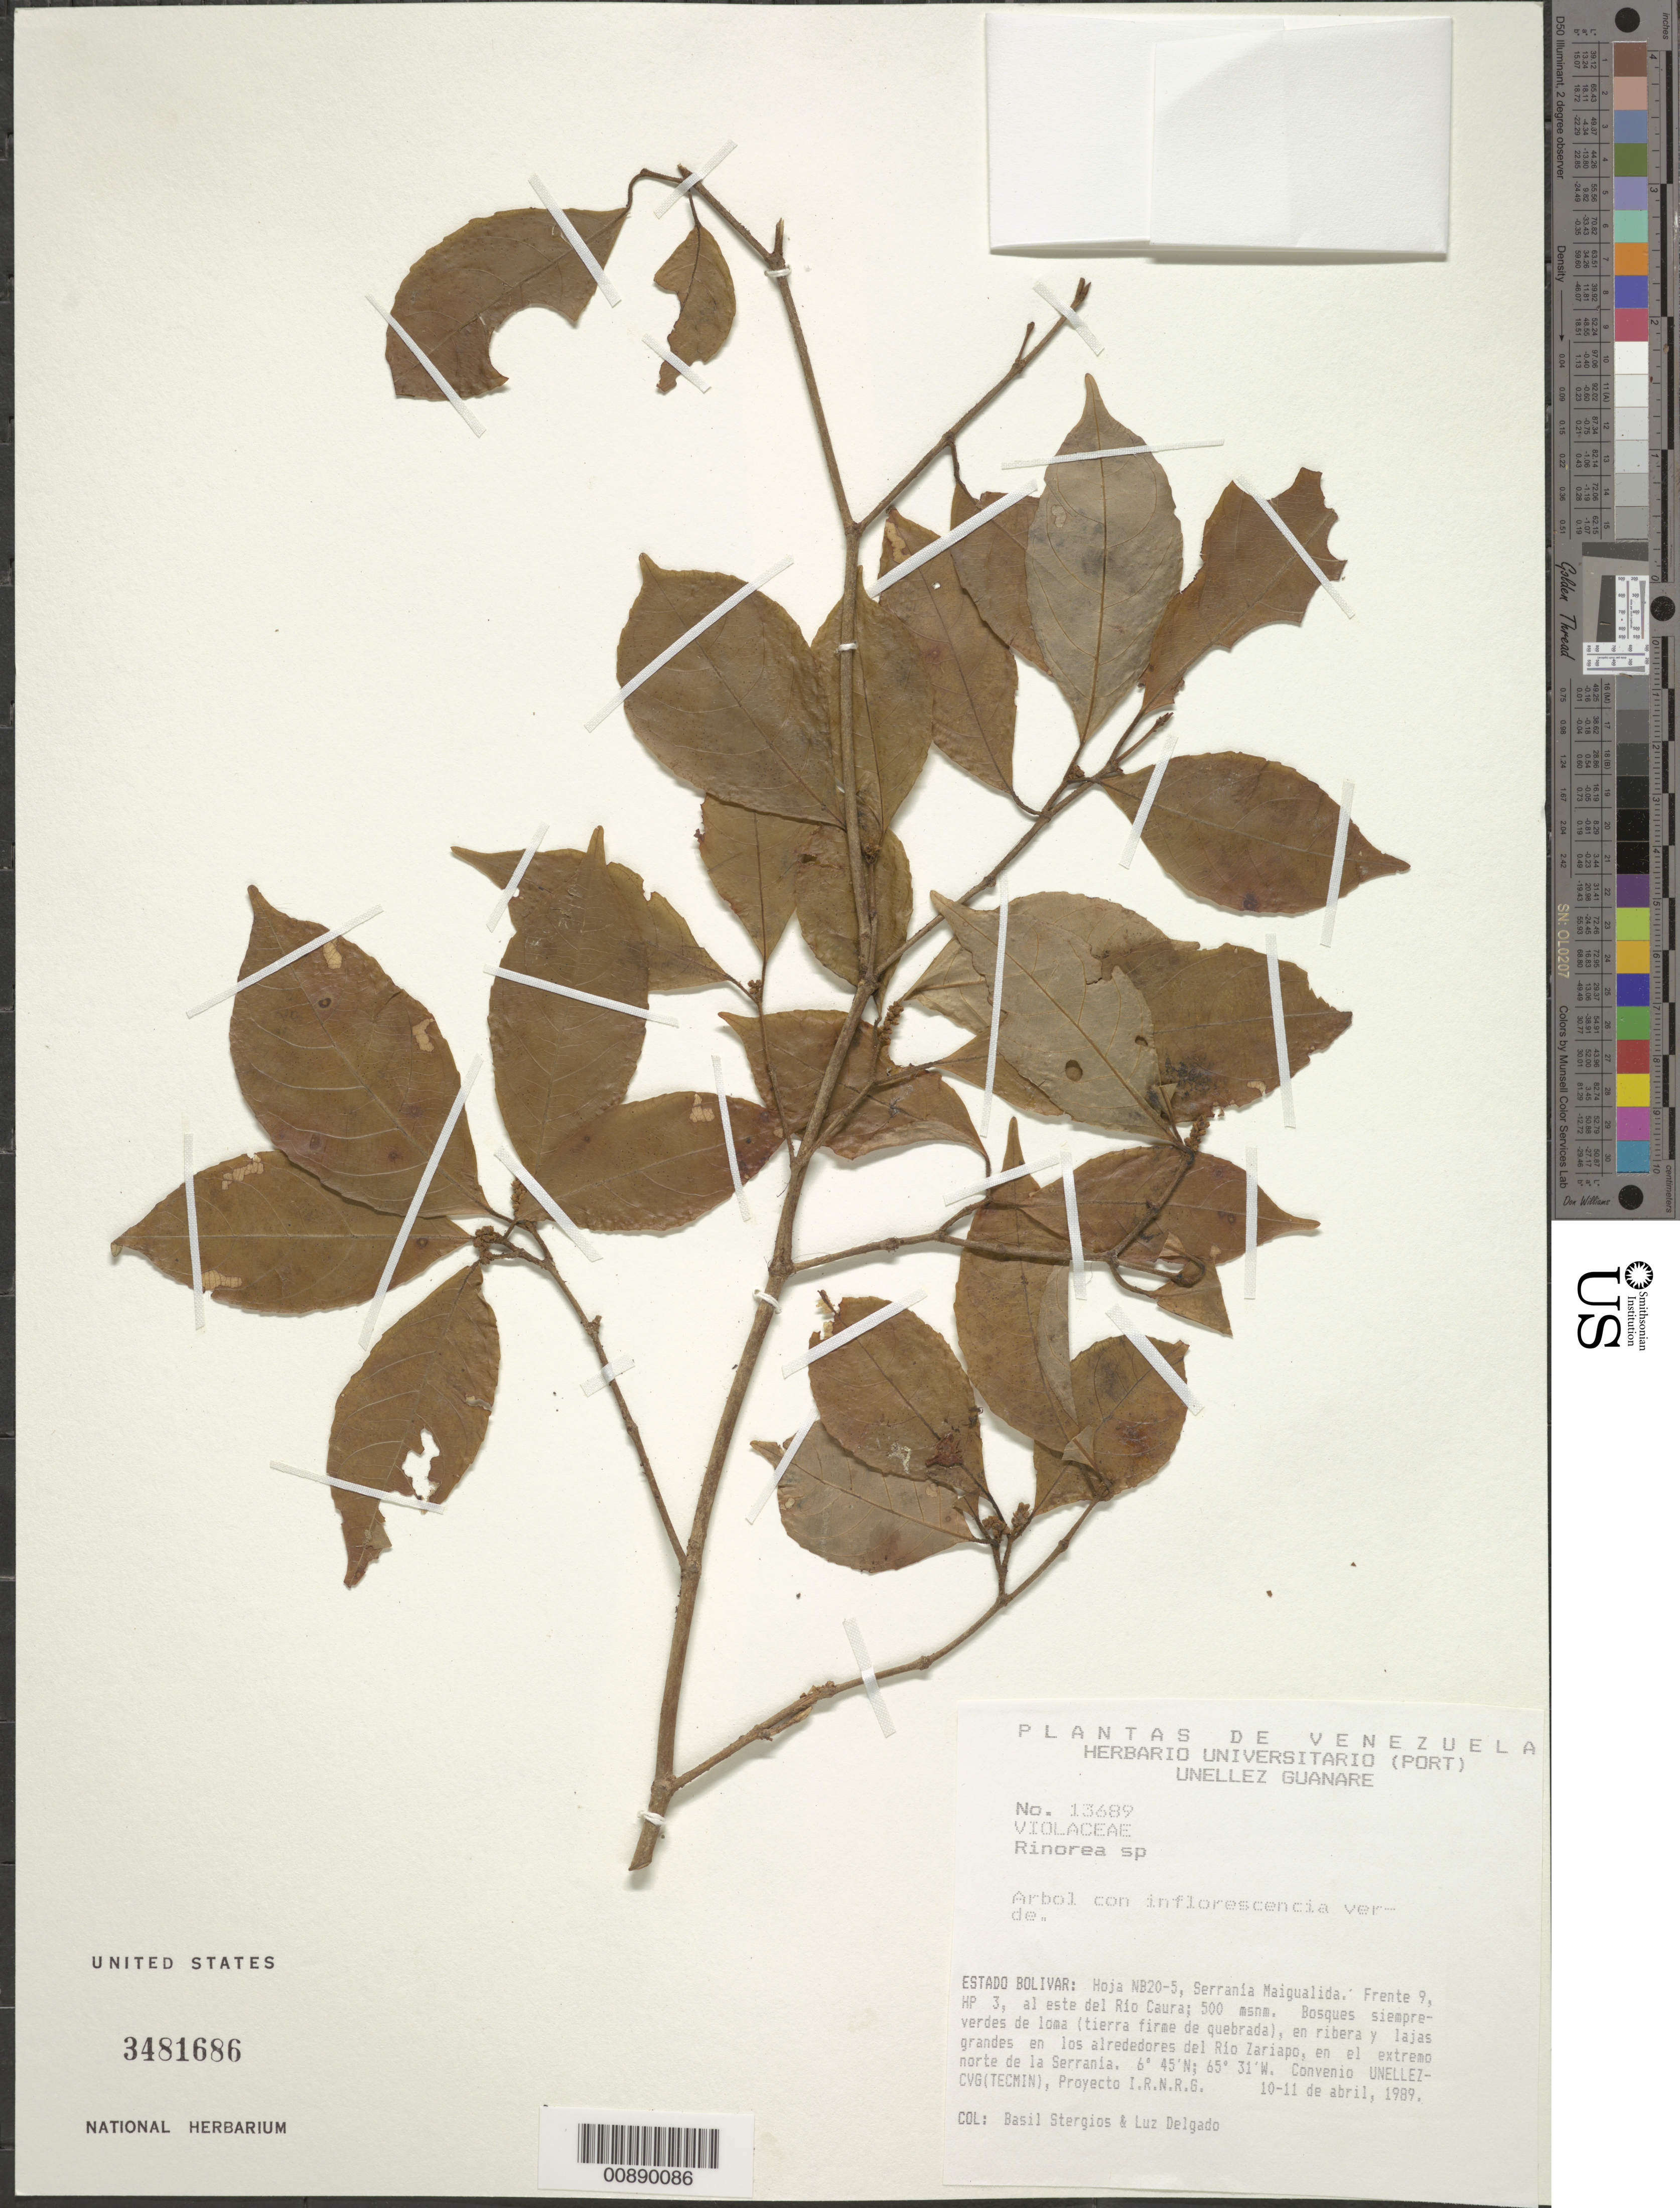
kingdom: Plantae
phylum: Tracheophyta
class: Magnoliopsida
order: Malpighiales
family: Violaceae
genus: Rinorea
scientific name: Rinorea brevipes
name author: (Benth.) S.F. Blake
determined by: Hoyos-Gomez, S. E.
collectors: B. G. Stergios & L. Delgado V.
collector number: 13689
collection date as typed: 10-Apr-89 to 11-Apr-89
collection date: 1989-04-10/1989-04-11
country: Venezuela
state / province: Bolívar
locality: Serrania Maigualida, E del río Caura, alrededores del río Zariapo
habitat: Bosques siempre-verdes de loma (tierra firme de quebrada), en ribera y lajas grandes en los alrededores del río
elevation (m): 500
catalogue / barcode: US 3481686